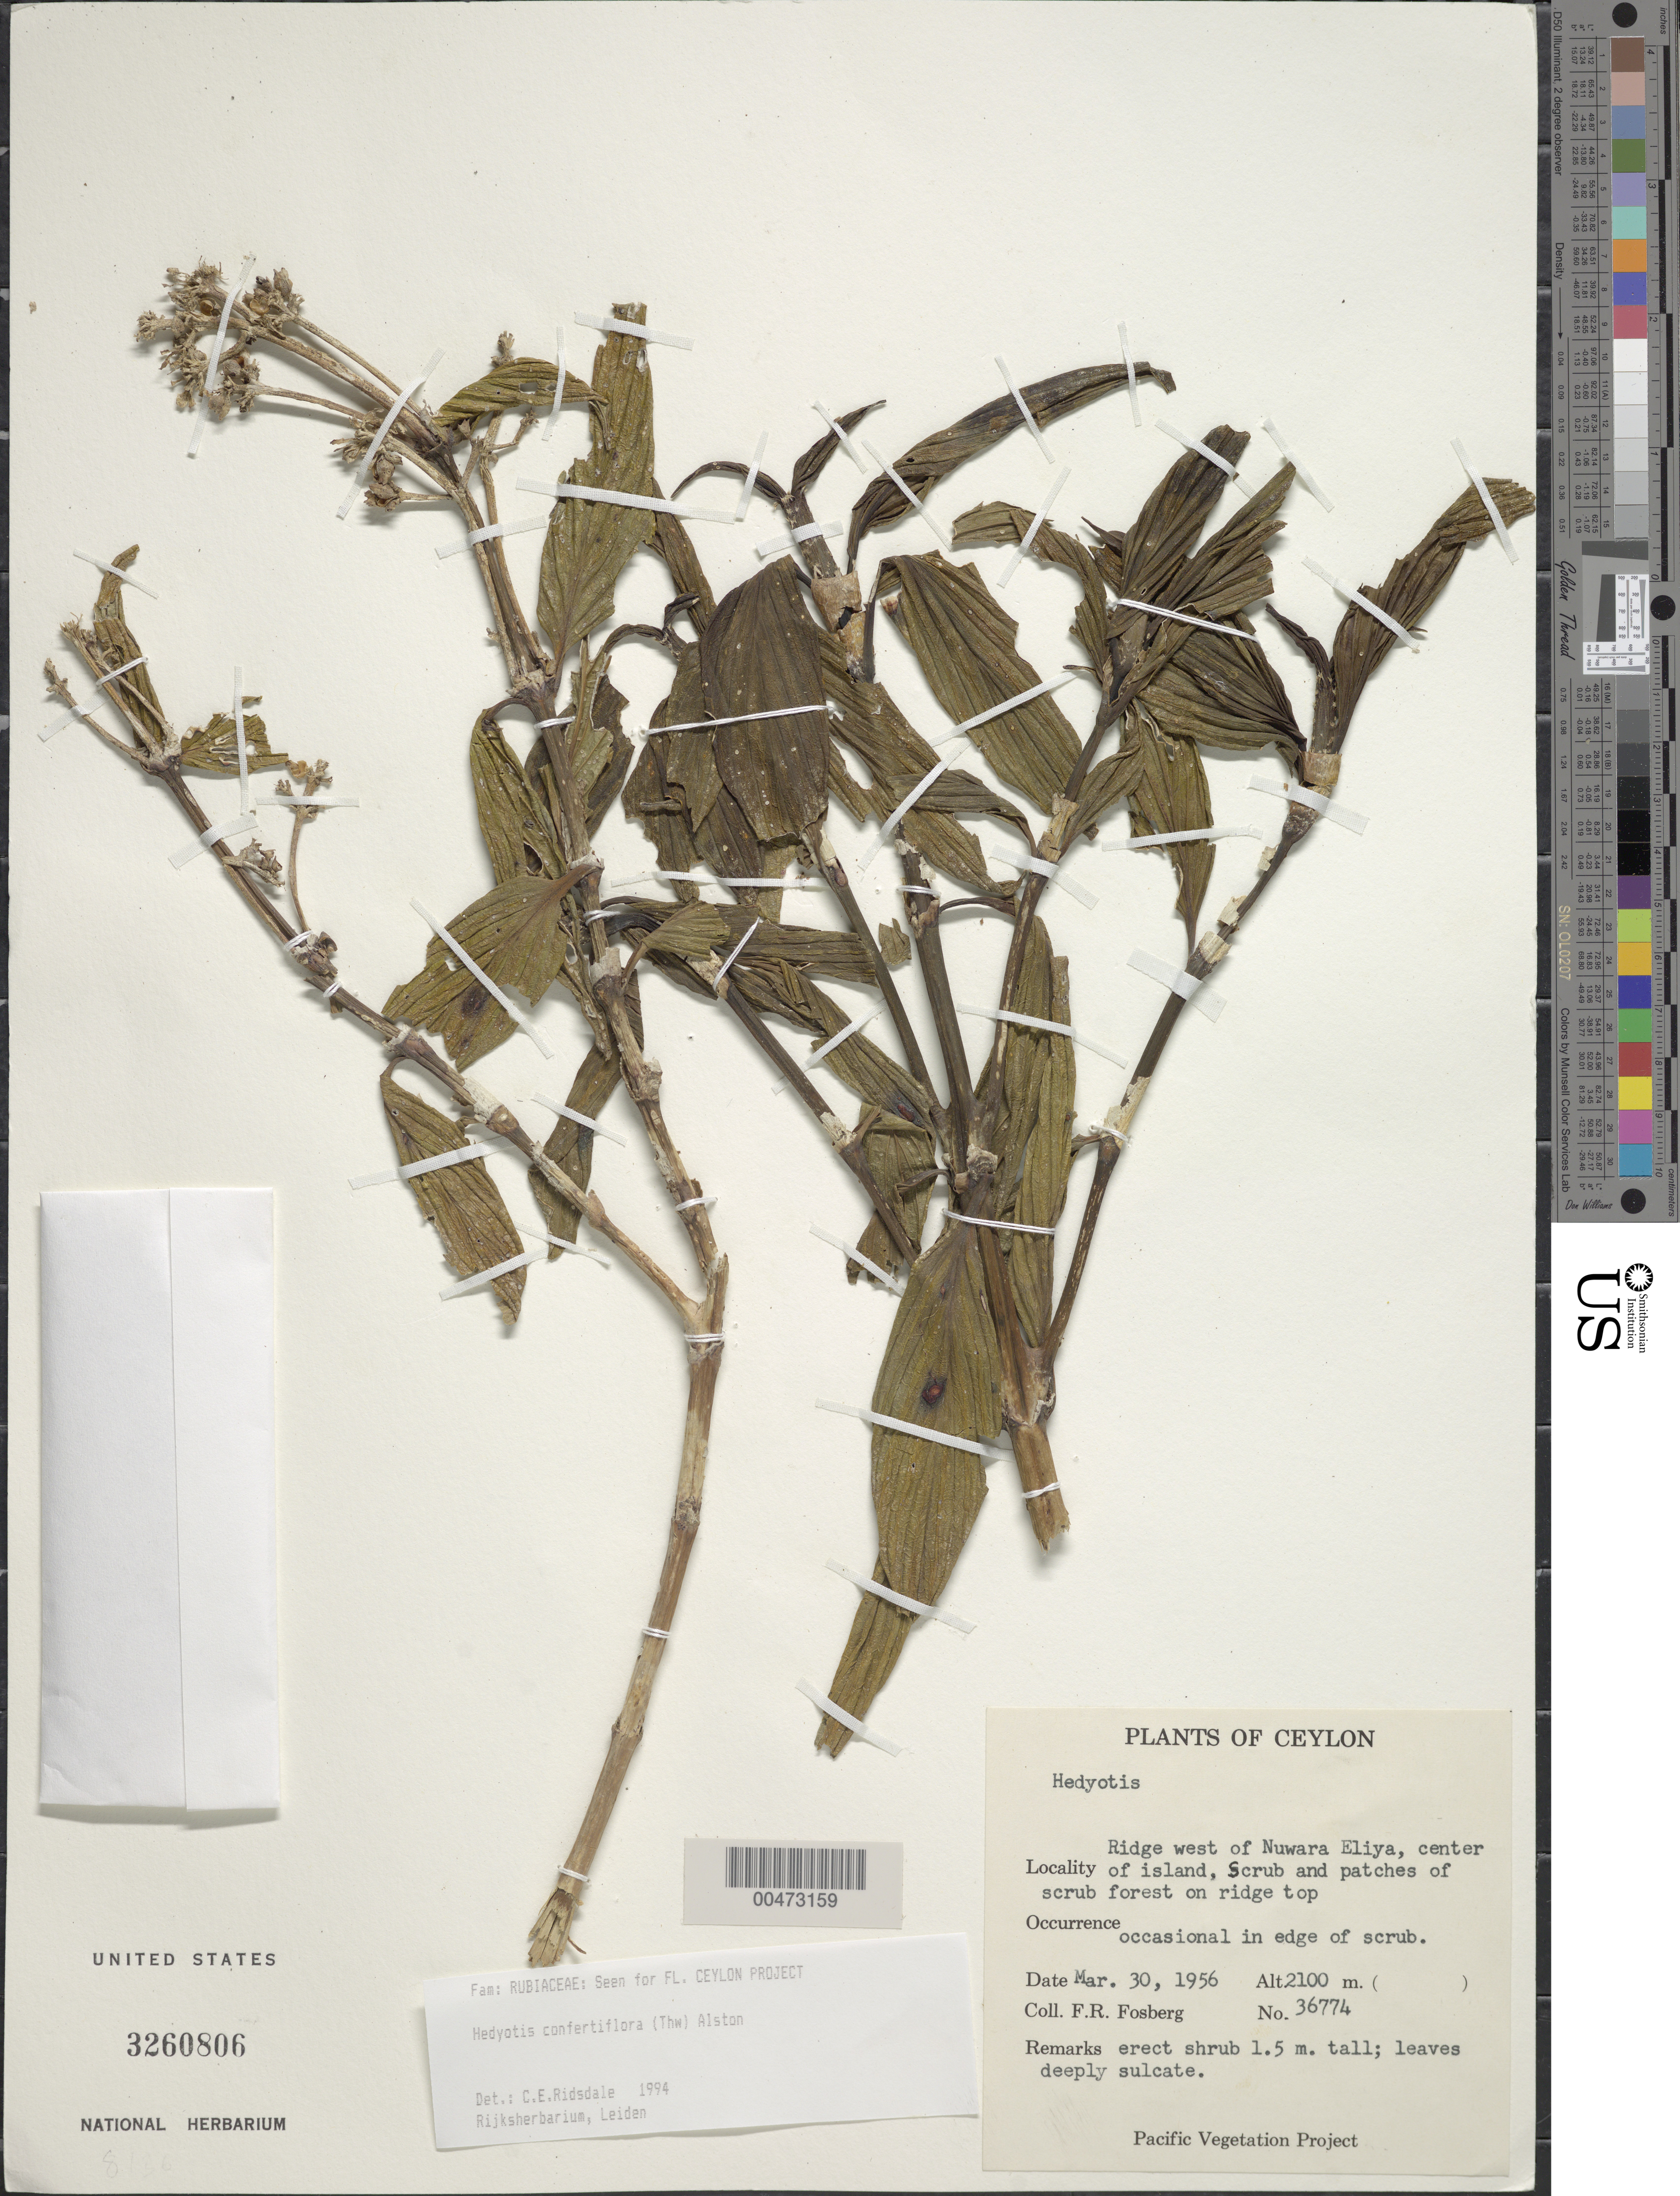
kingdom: Plantae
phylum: Tracheophyta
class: Magnoliopsida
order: Gentianales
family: Rubiaceae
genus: Hedyotis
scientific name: Hedyotis confertiflora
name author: (Thwaites) Alston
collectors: F. R. Fosberg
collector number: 36774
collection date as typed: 30 Mar 1956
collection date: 1956-03-30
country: Sri Lanka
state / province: Central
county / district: Nuwara Eliya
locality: Ridge W of Nuwara Eliya, center of island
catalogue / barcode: US 3260806